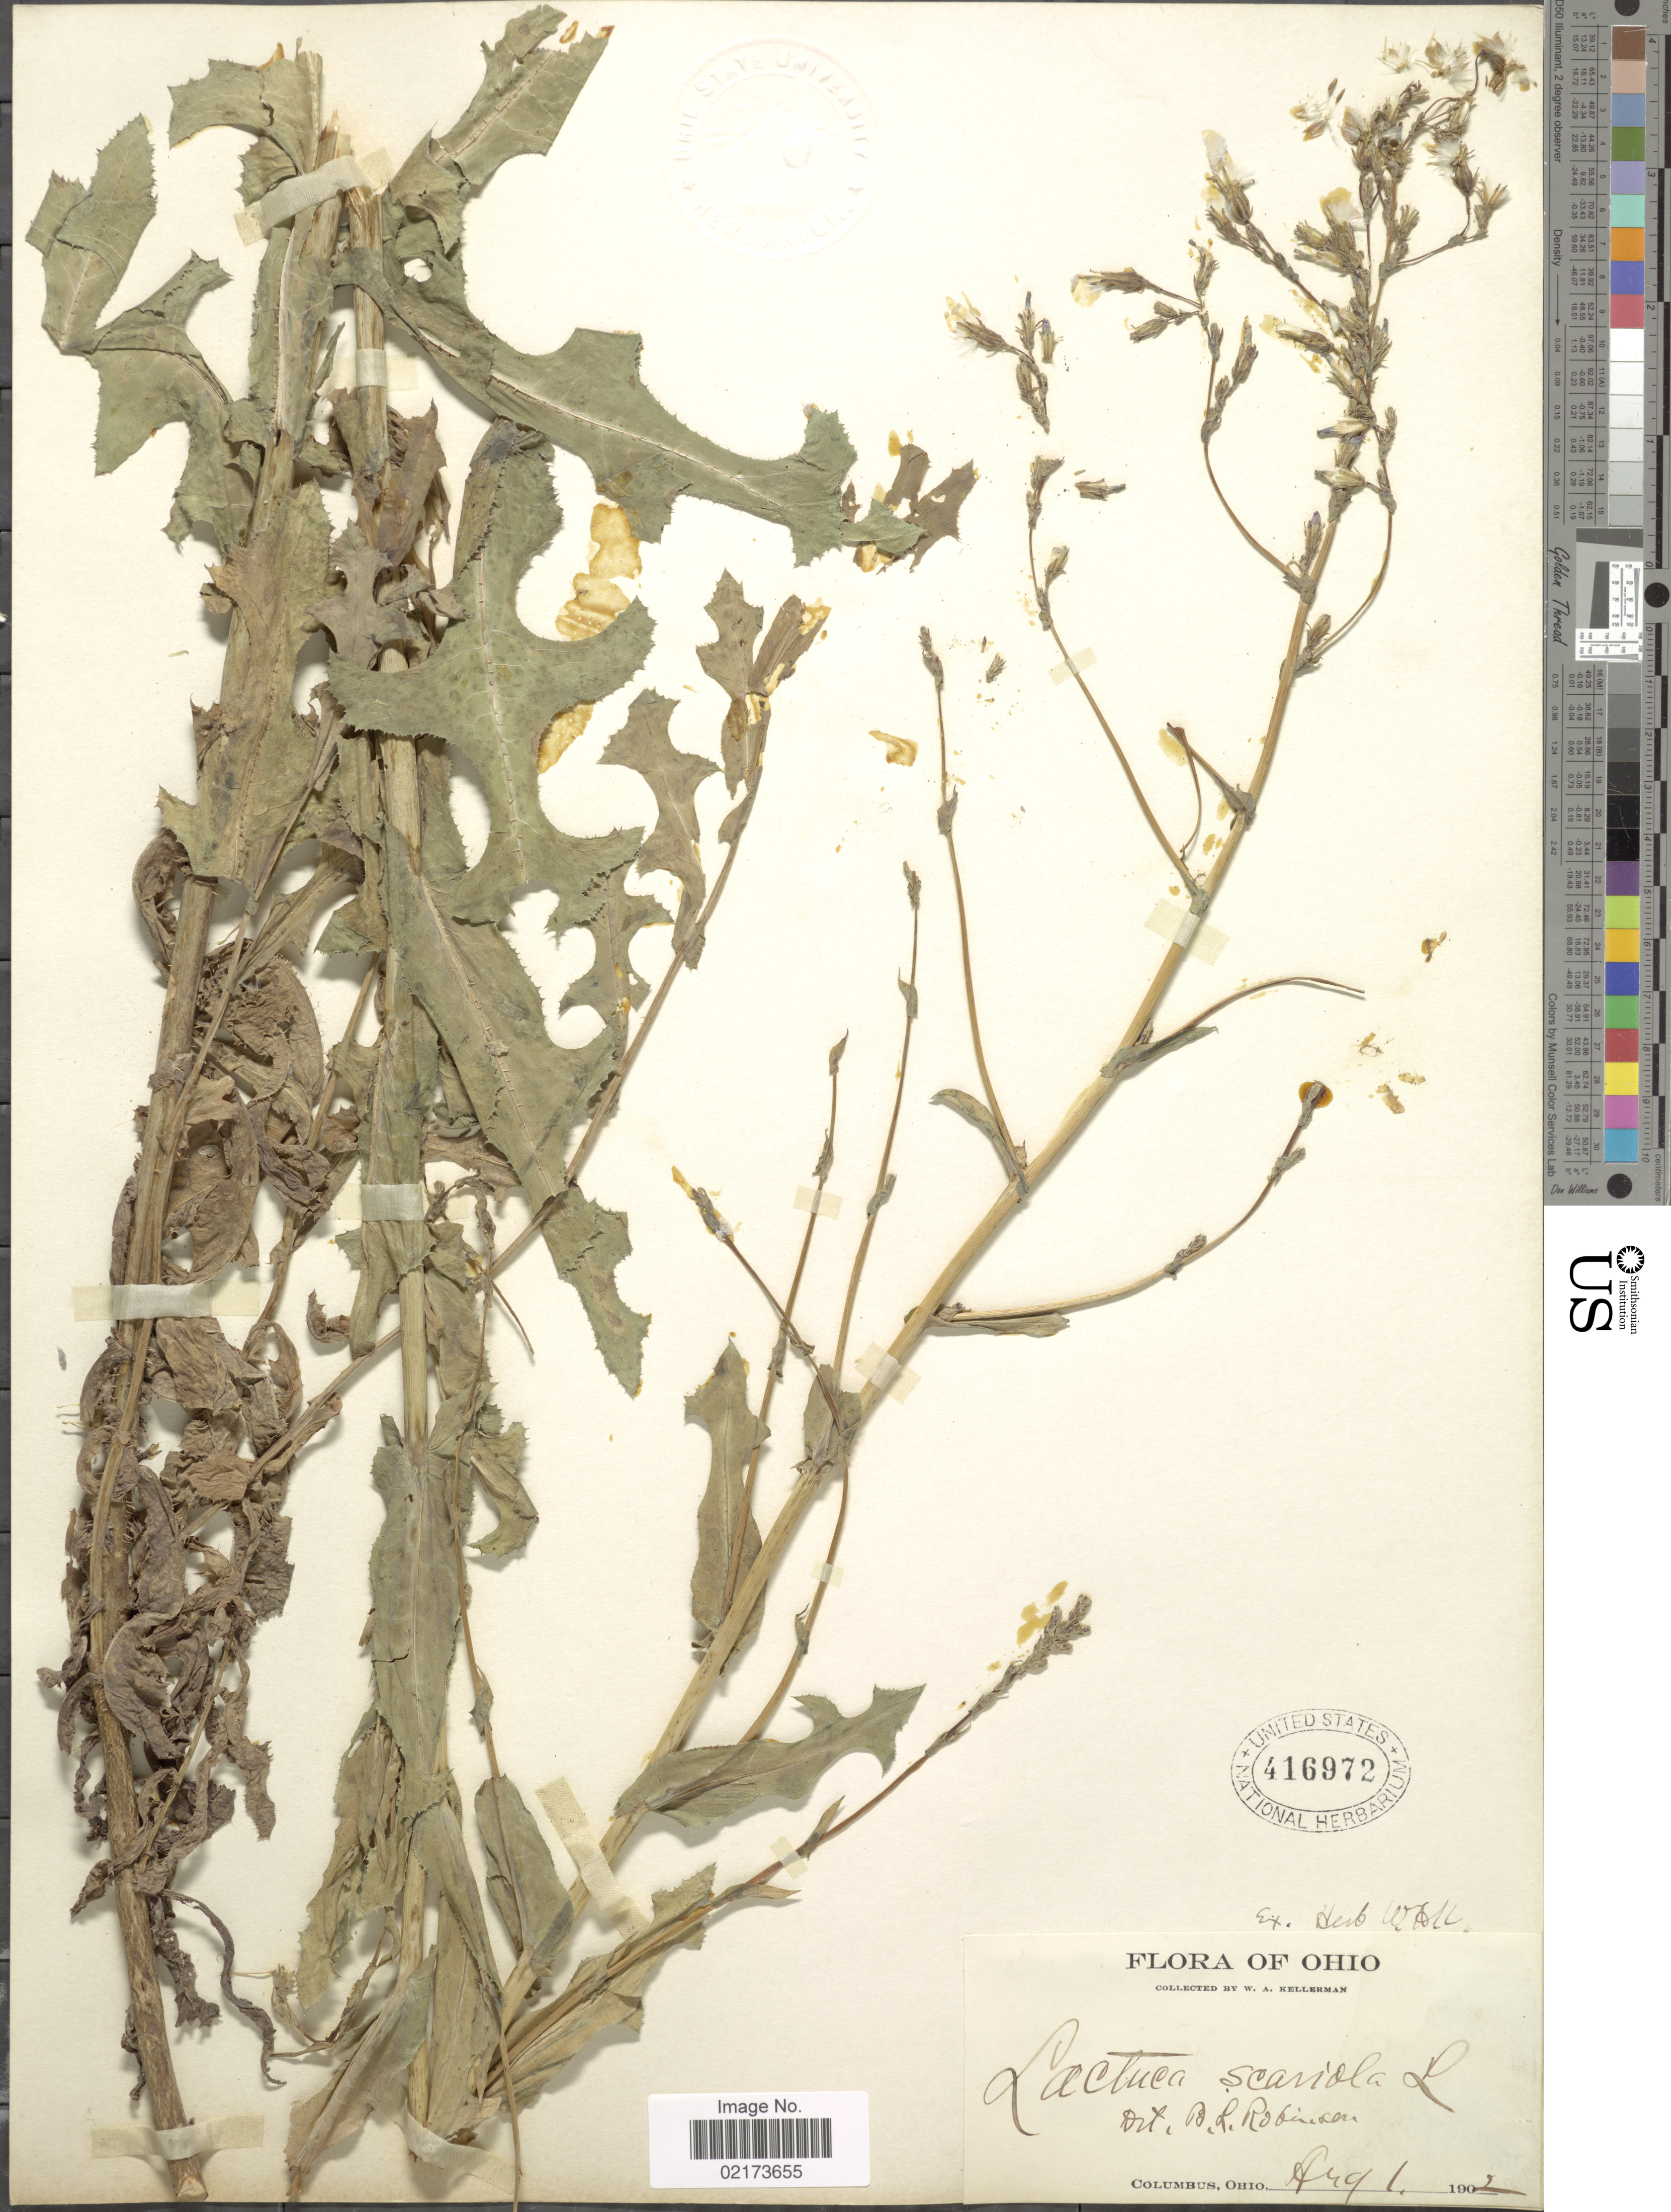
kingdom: Plantae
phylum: Tracheophyta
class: Magnoliopsida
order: Asterales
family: Asteraceae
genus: Lactuca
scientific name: Lactuca serriola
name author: L.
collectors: W. Kellerman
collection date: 1902-08-01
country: United States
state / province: Ohio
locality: Columbus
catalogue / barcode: US 416972